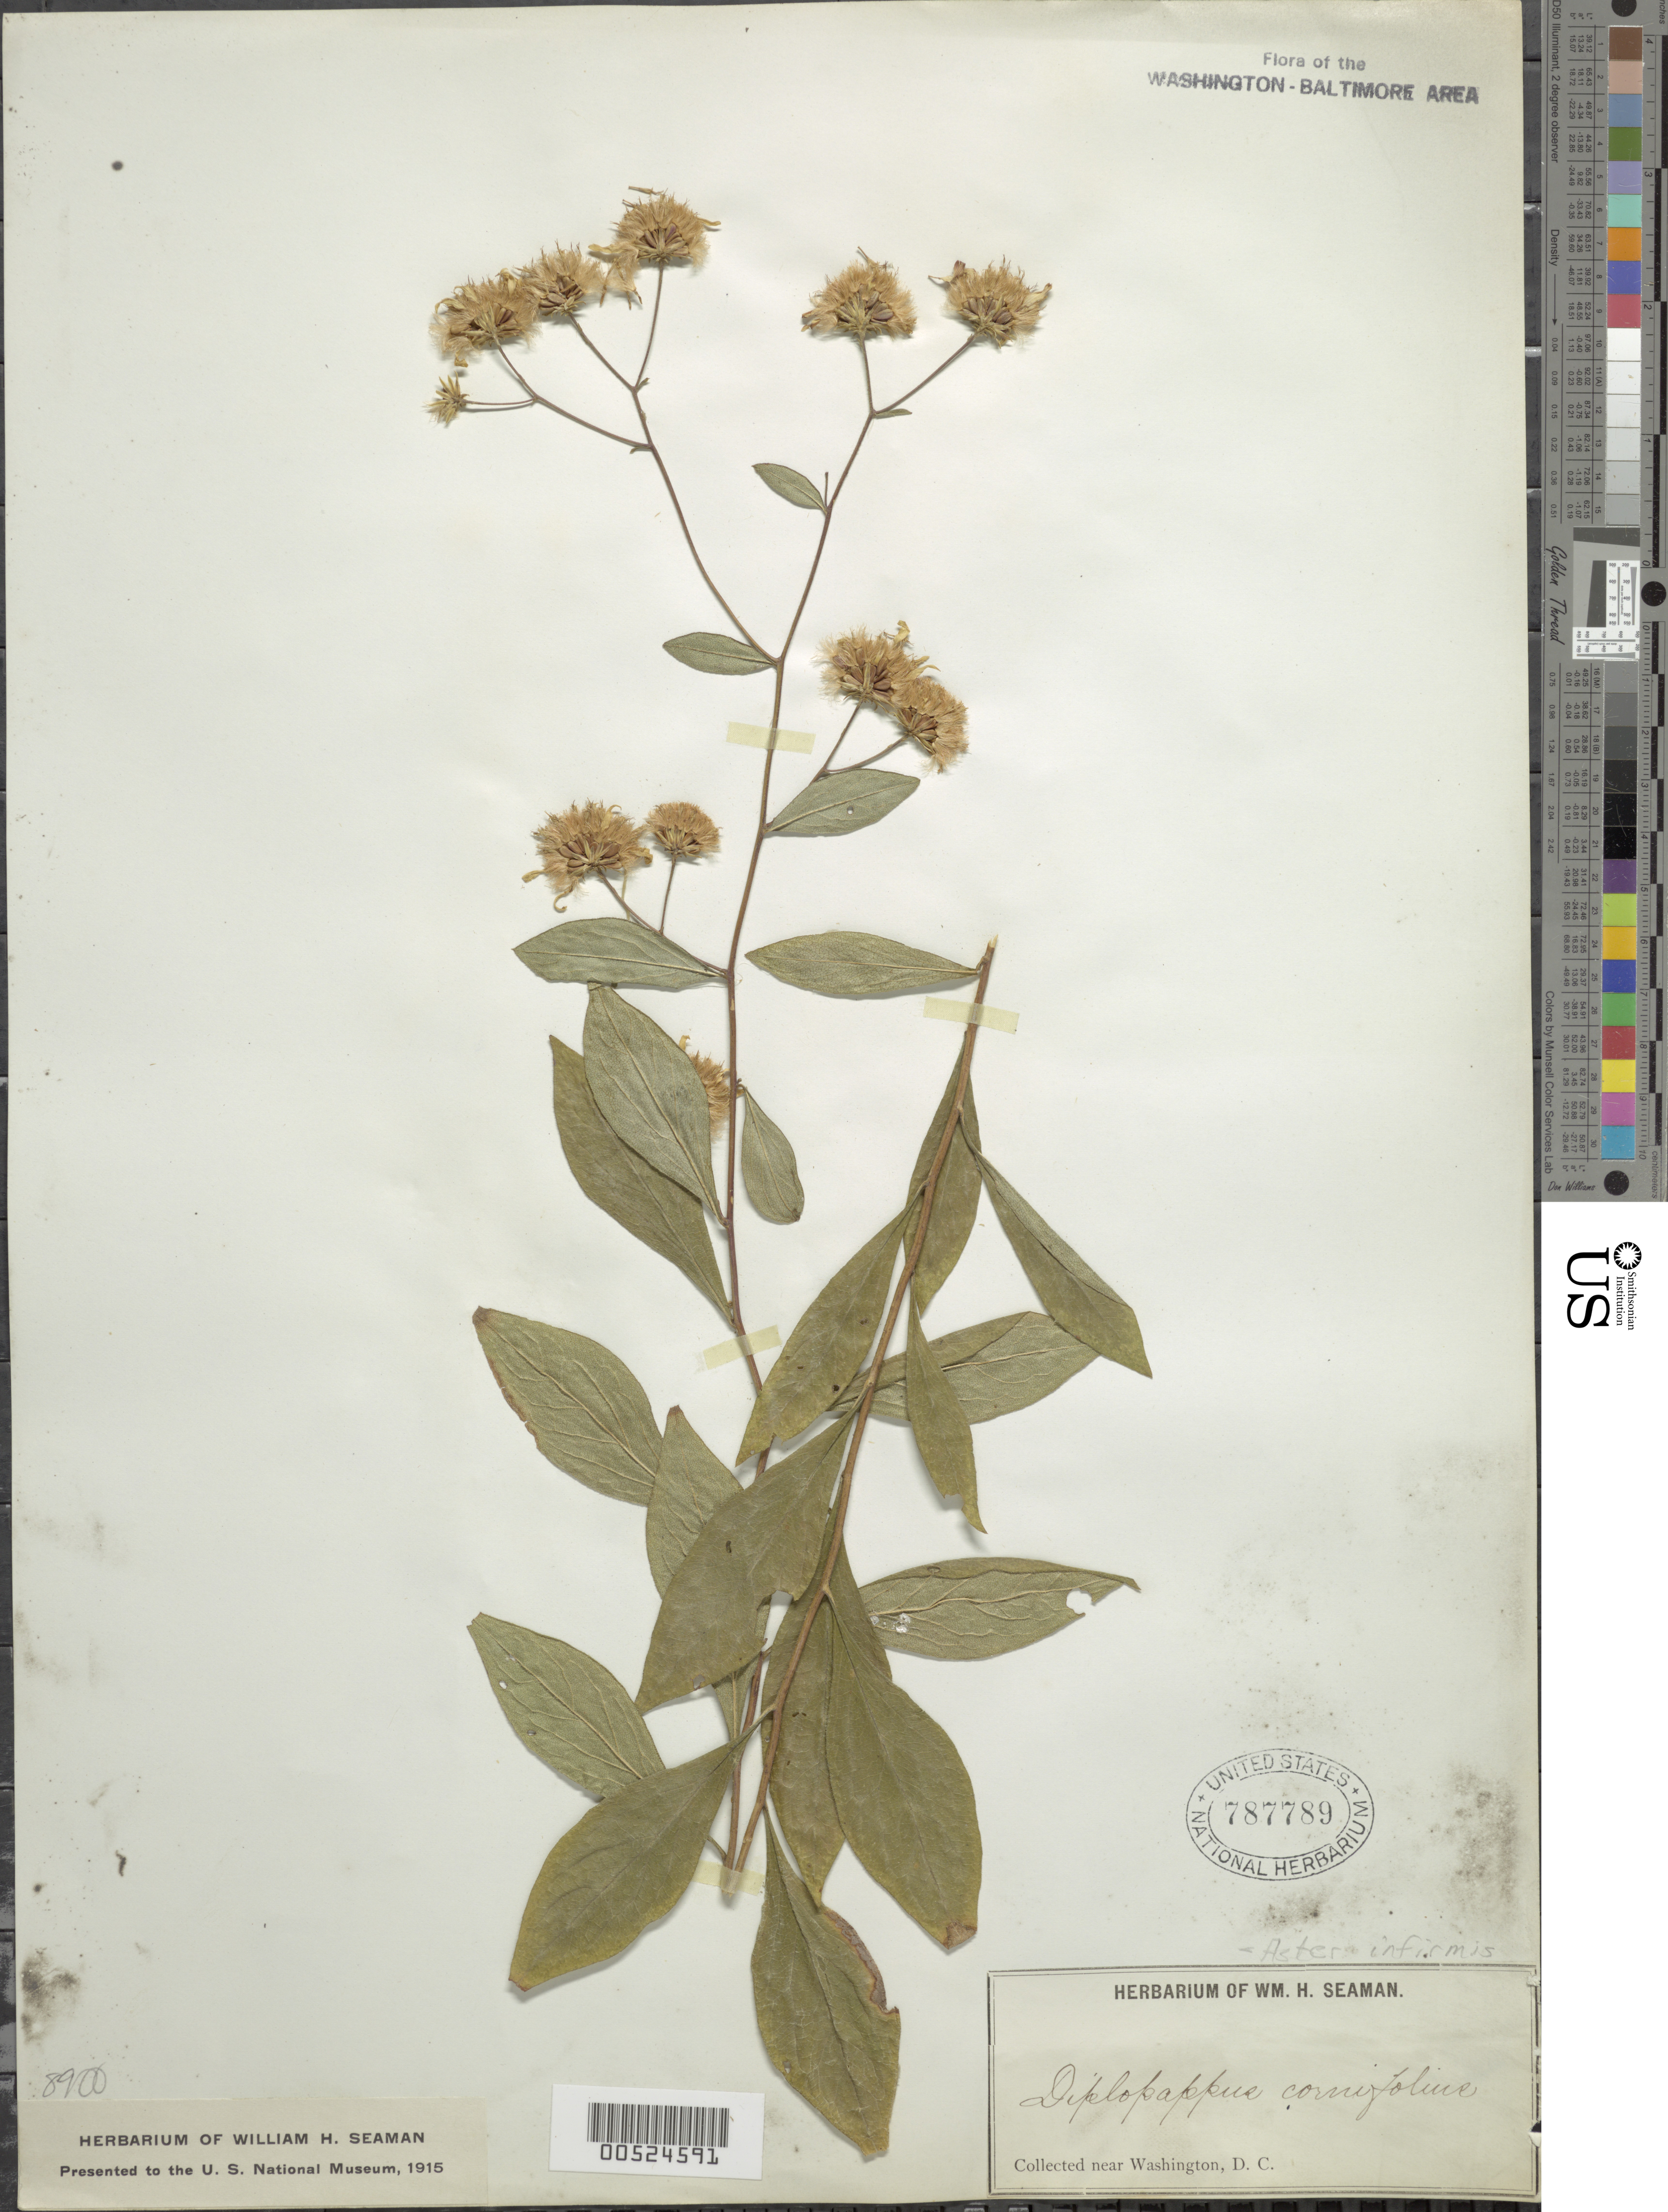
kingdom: Plantae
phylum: Tracheophyta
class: Magnoliopsida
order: Asterales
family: Asteraceae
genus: Doellingeria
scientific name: Doellingeria infirma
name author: (Michx.) Greene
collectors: W. Seaman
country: United States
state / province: District of Columbia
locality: Washington vicinity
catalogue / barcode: US 787789